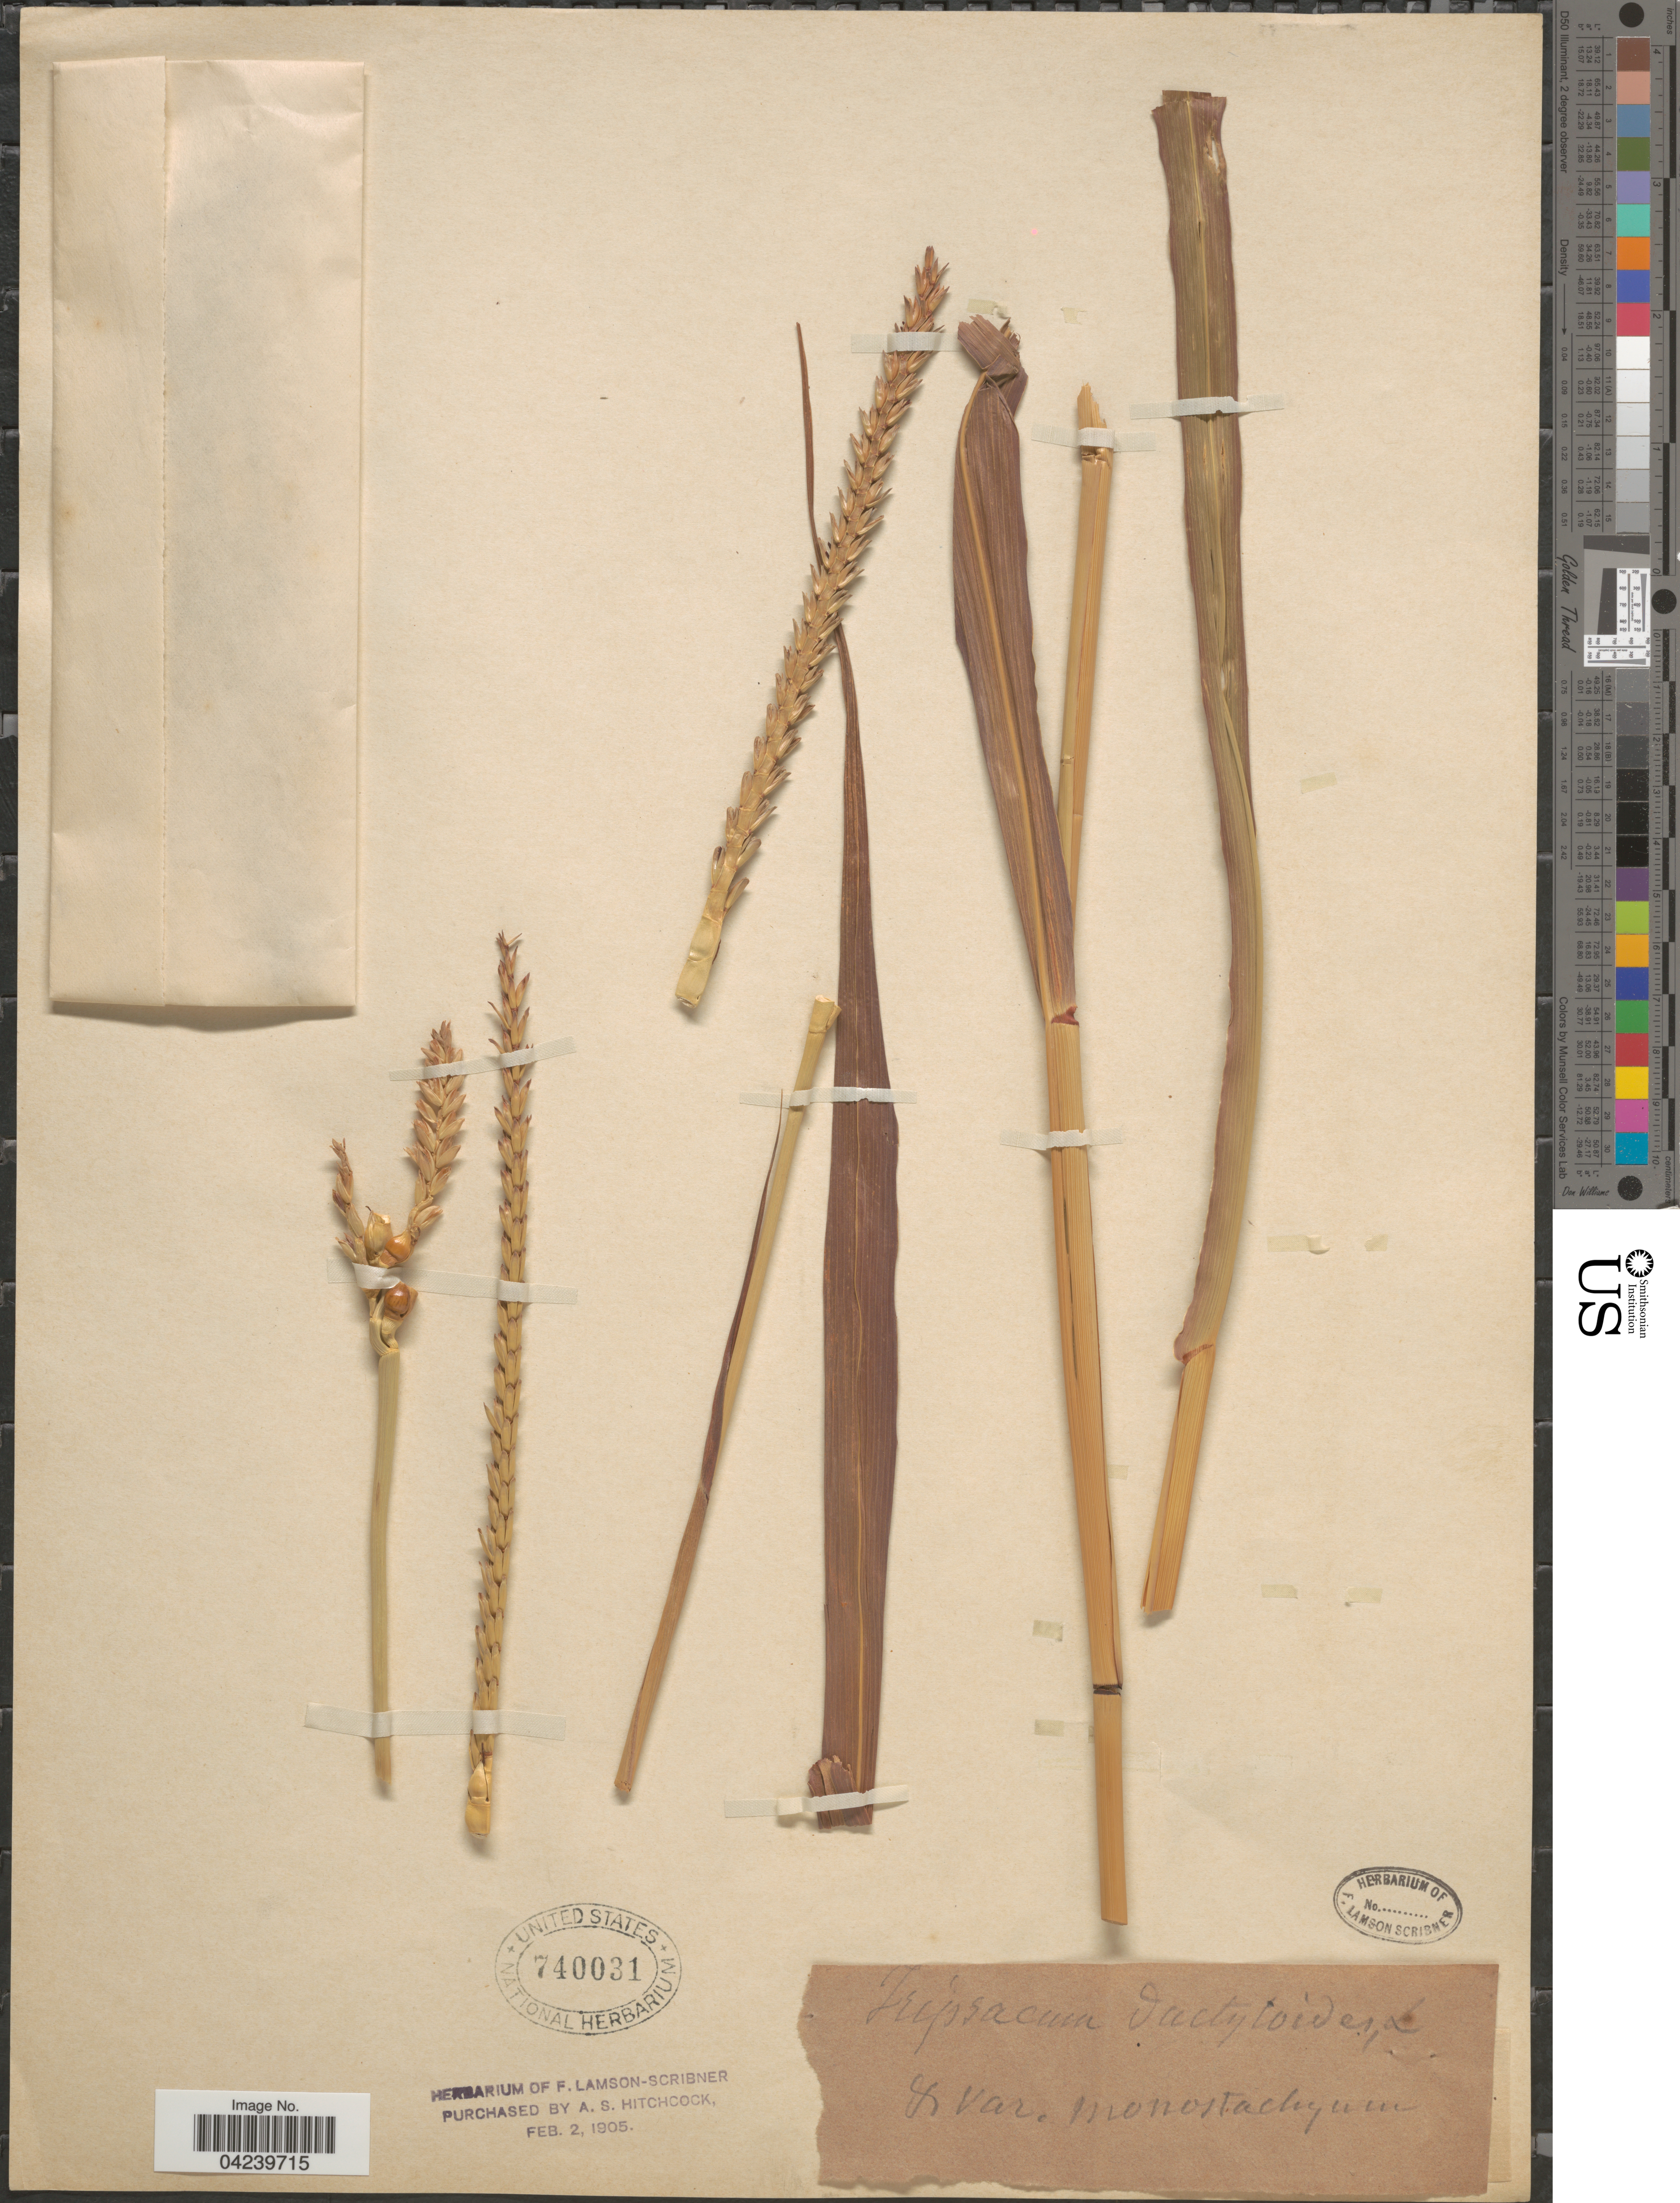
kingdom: Plantae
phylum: Tracheophyta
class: Liliopsida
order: Poales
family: Poaceae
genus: Tripsacum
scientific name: Tripsacum dactyloides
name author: (L.) L.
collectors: ex herb. F. Lamson Scribner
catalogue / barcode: US 740031